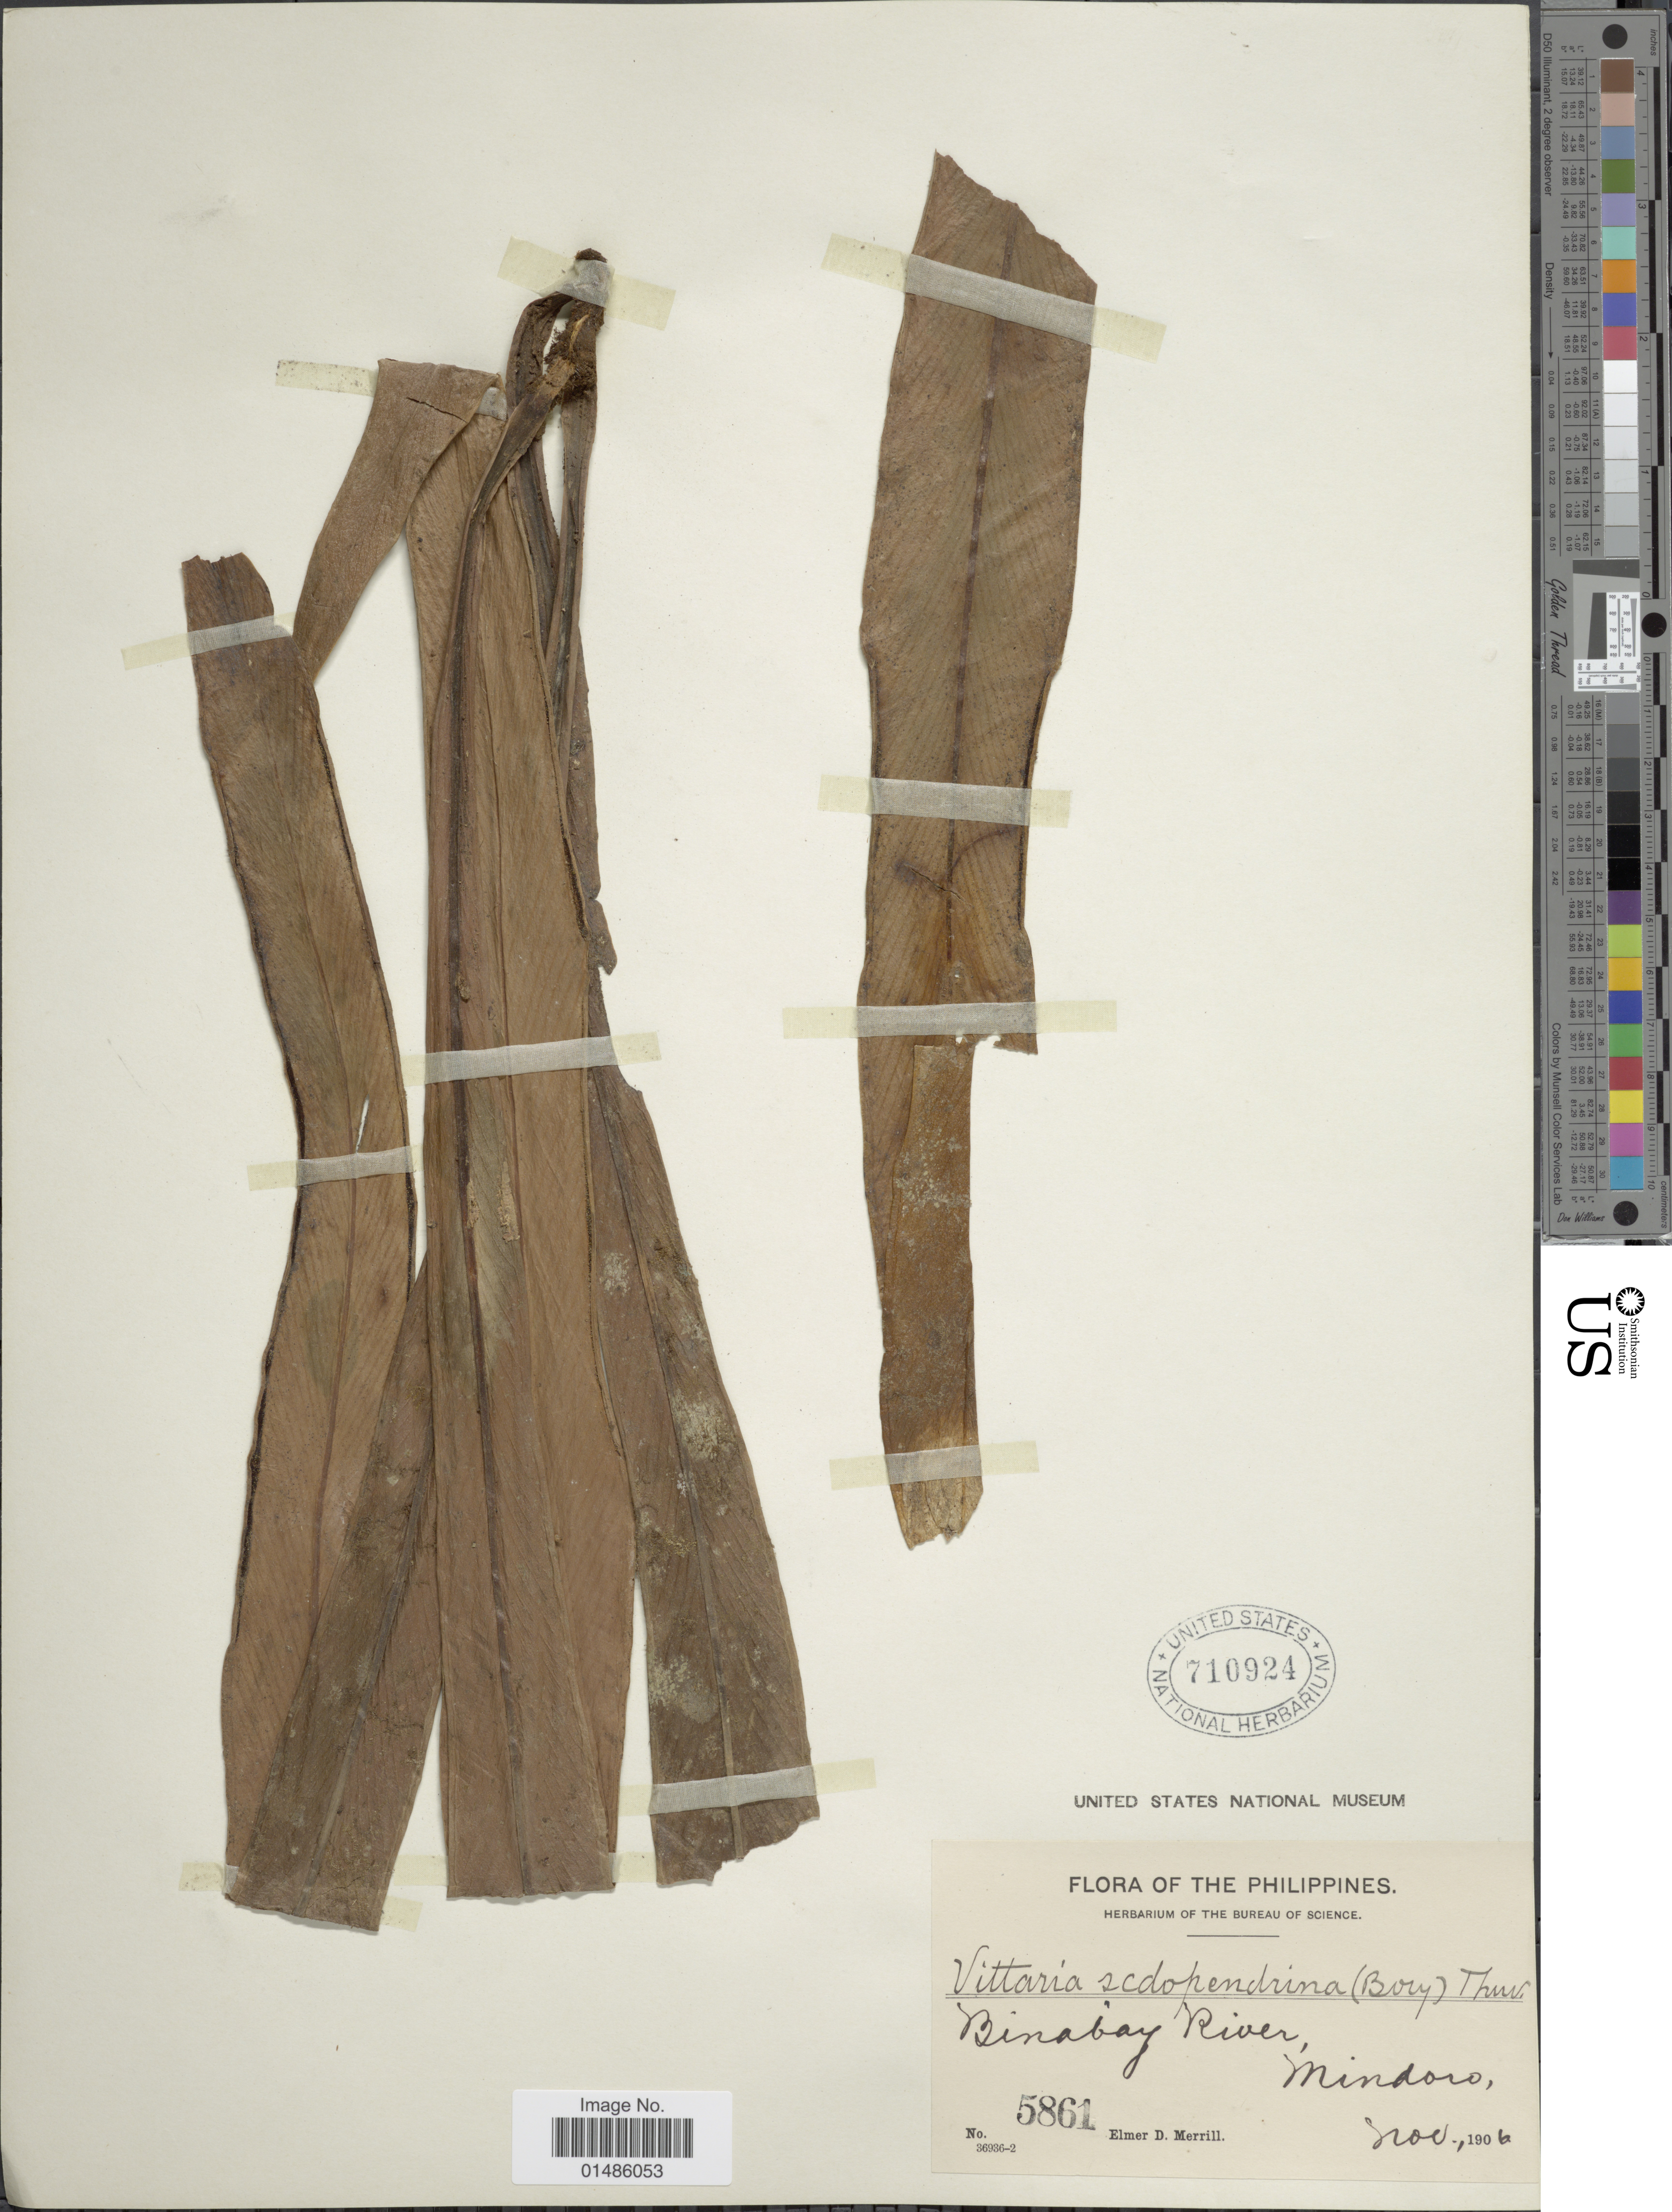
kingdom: Plantae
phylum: Tracheophyta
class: Polypodiopsida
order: Polypodiales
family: Pteridaceae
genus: Haplopteris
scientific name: Haplopteris scolopendrina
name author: (Bory) Presl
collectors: E. D. Merrill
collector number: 5861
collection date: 1906-11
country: Philippines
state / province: Mimaropa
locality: Binabay River, Mindoro.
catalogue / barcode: US 710924